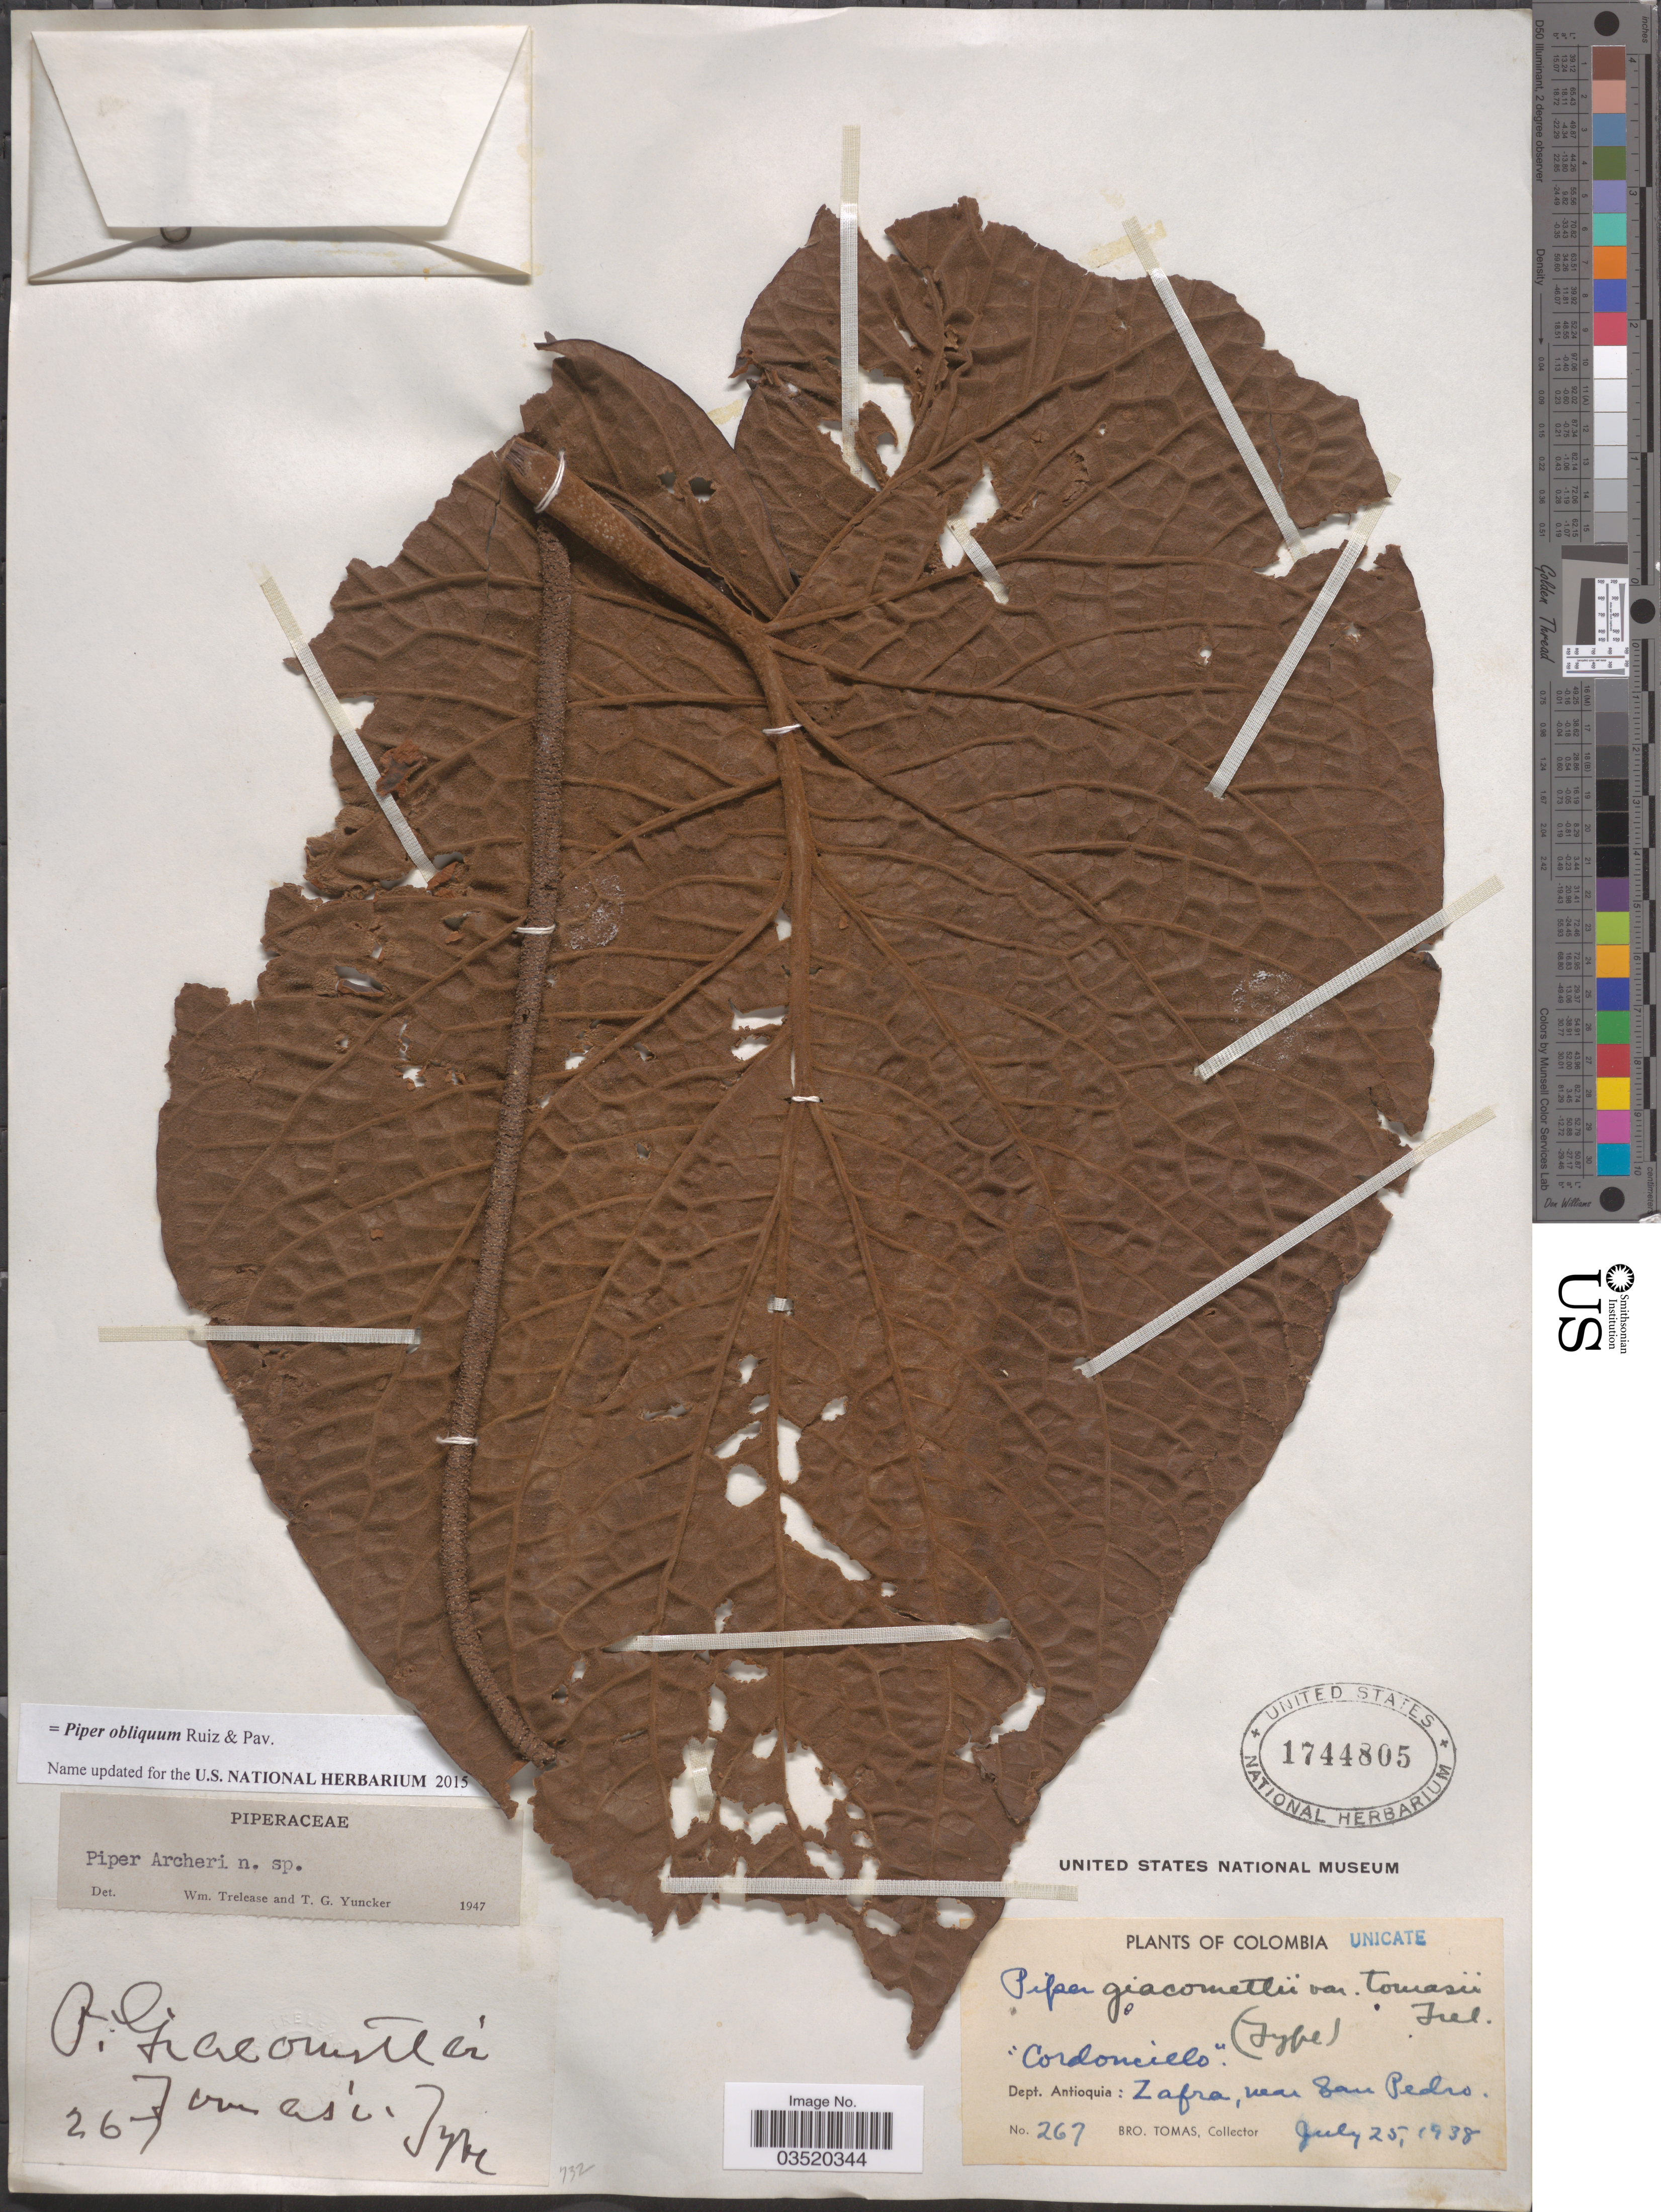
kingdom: Plantae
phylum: Tracheophyta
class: Magnoliopsida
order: Piperales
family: Piperaceae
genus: Piper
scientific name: Piper obliquum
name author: Ruiz & Pav.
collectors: B. Tomas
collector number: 267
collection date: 1938-07-25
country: Colombia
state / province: Antioquia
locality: Dept. Antioquia: Zafra, near San Pedro.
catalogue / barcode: US 1744805